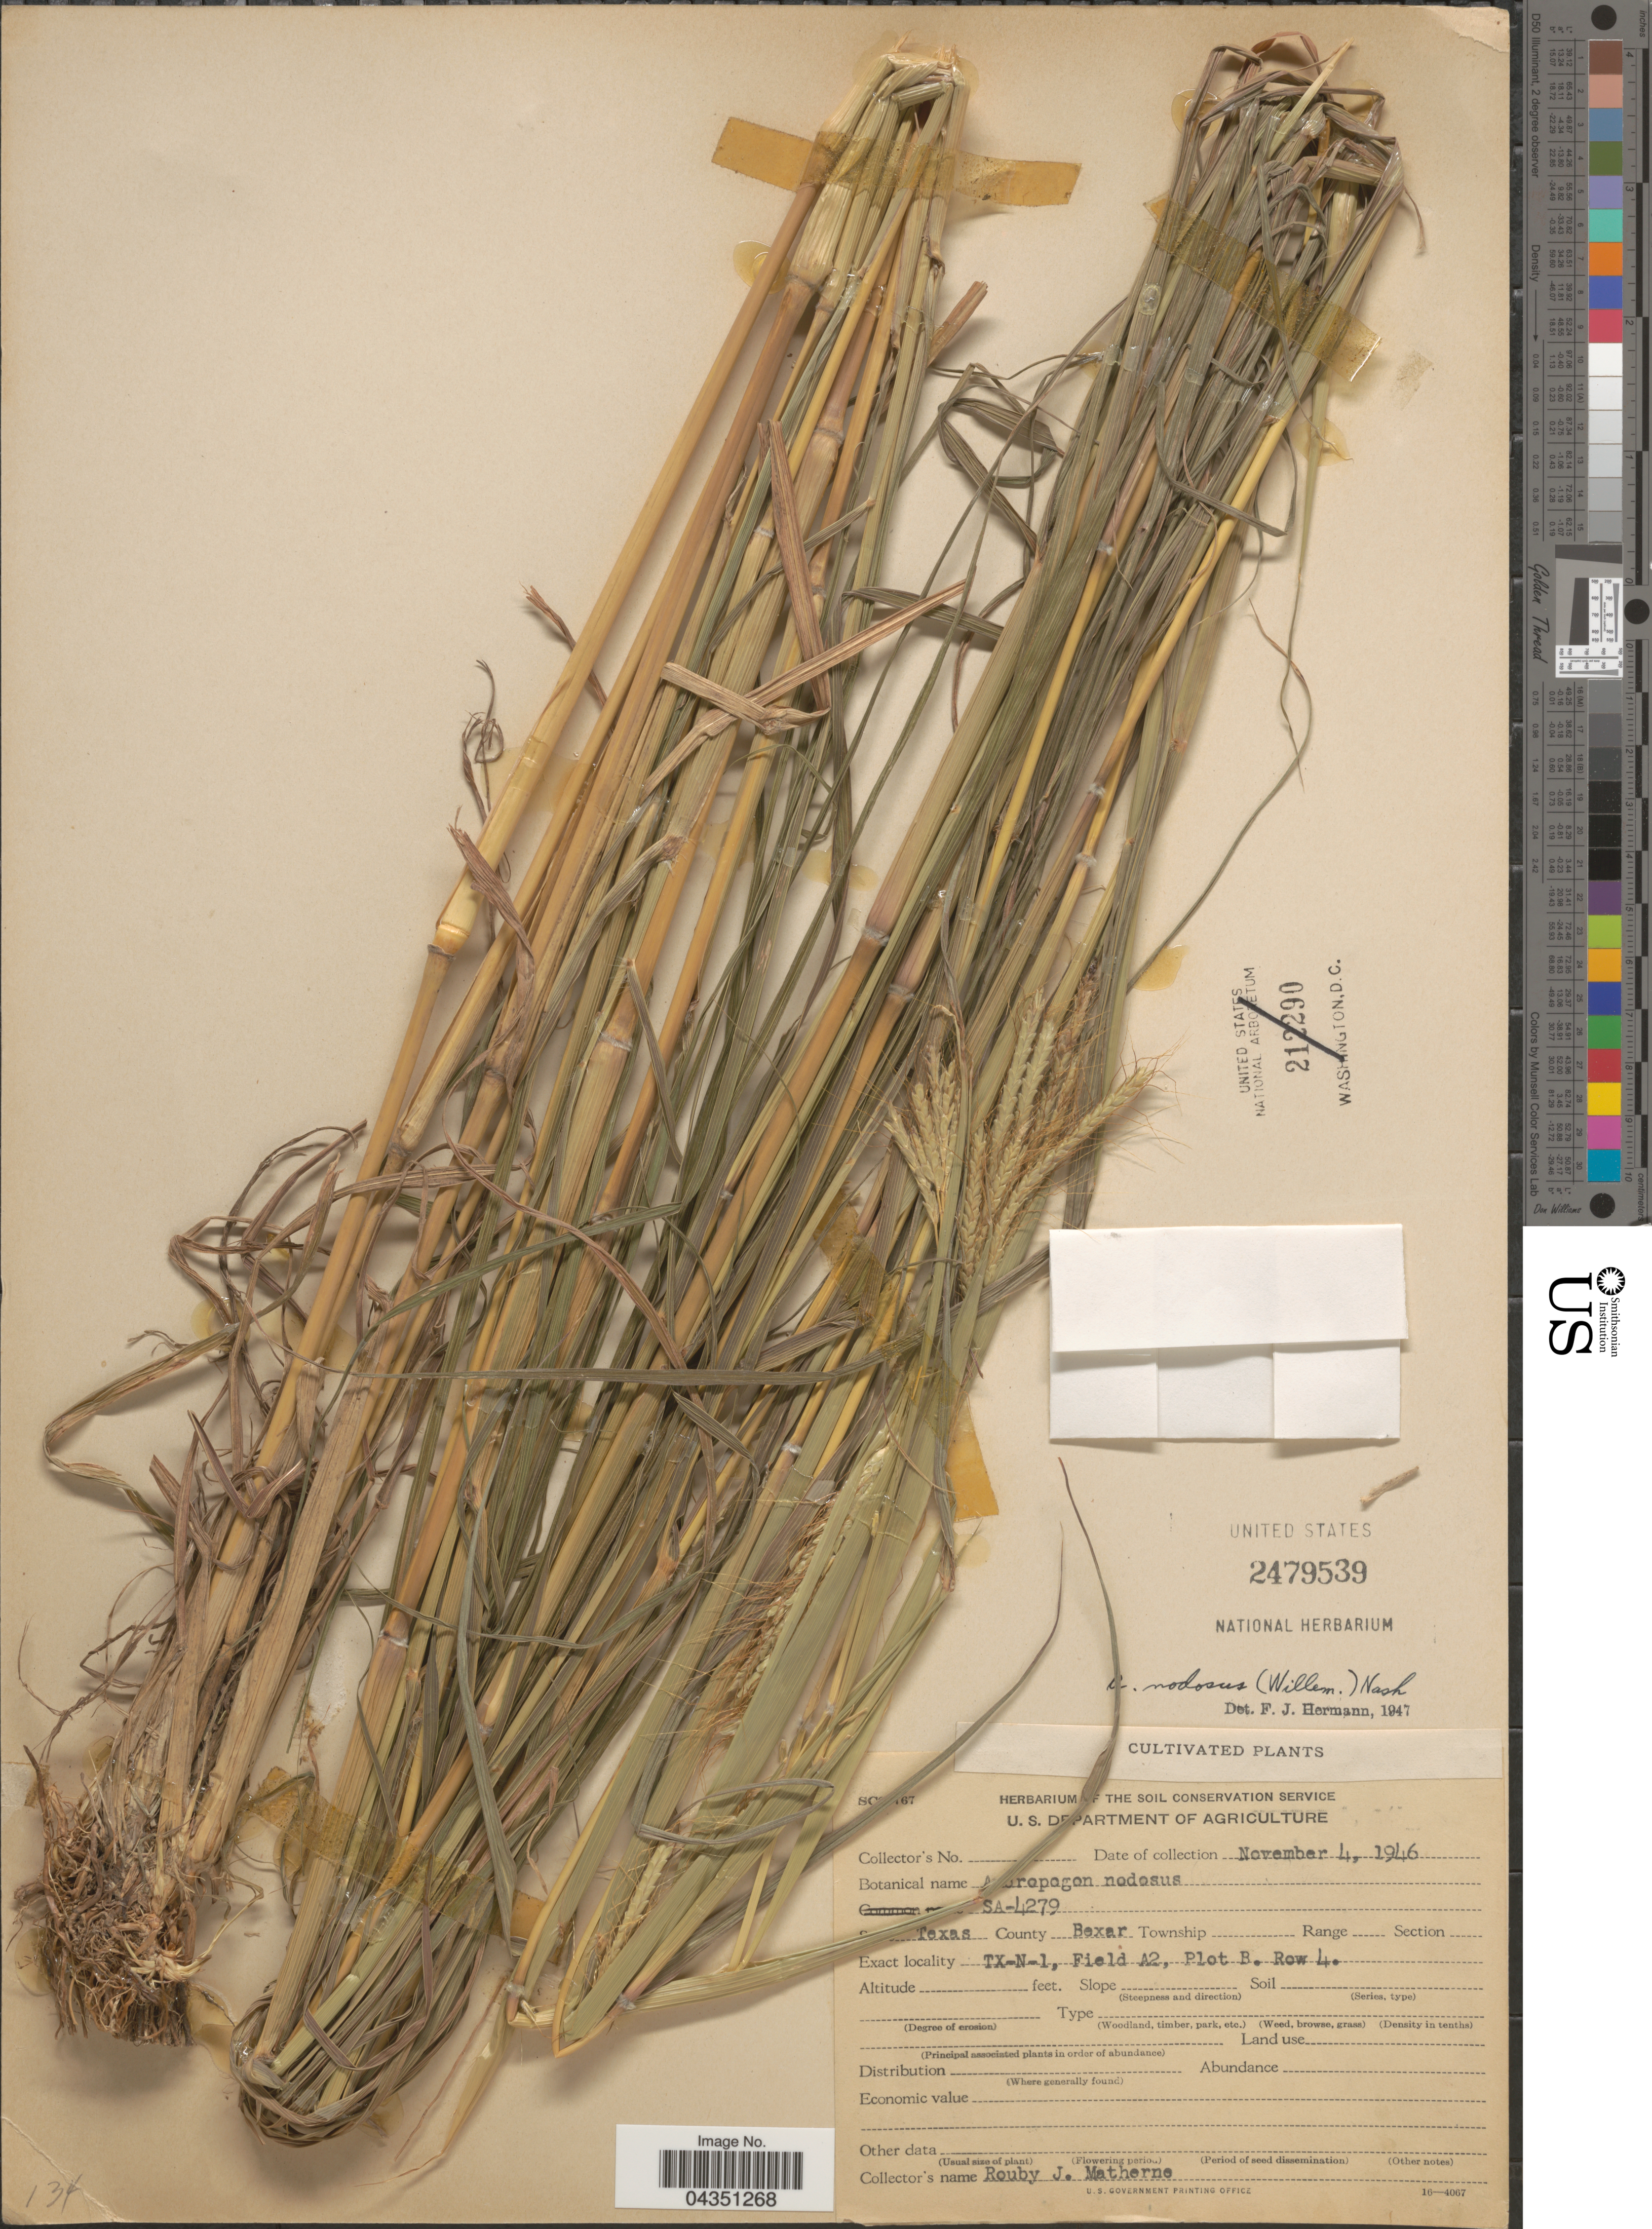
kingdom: Plantae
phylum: Tracheophyta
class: Liliopsida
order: Poales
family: Poaceae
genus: Dichanthium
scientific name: Dichanthium aristatum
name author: (Poir.) C.E. Hubb.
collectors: R. Matherne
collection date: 1946-11-04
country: United States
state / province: Texas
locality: County Bexar. TX-N-1, Field A2, Plot B. Row 4.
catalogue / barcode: US 2479539